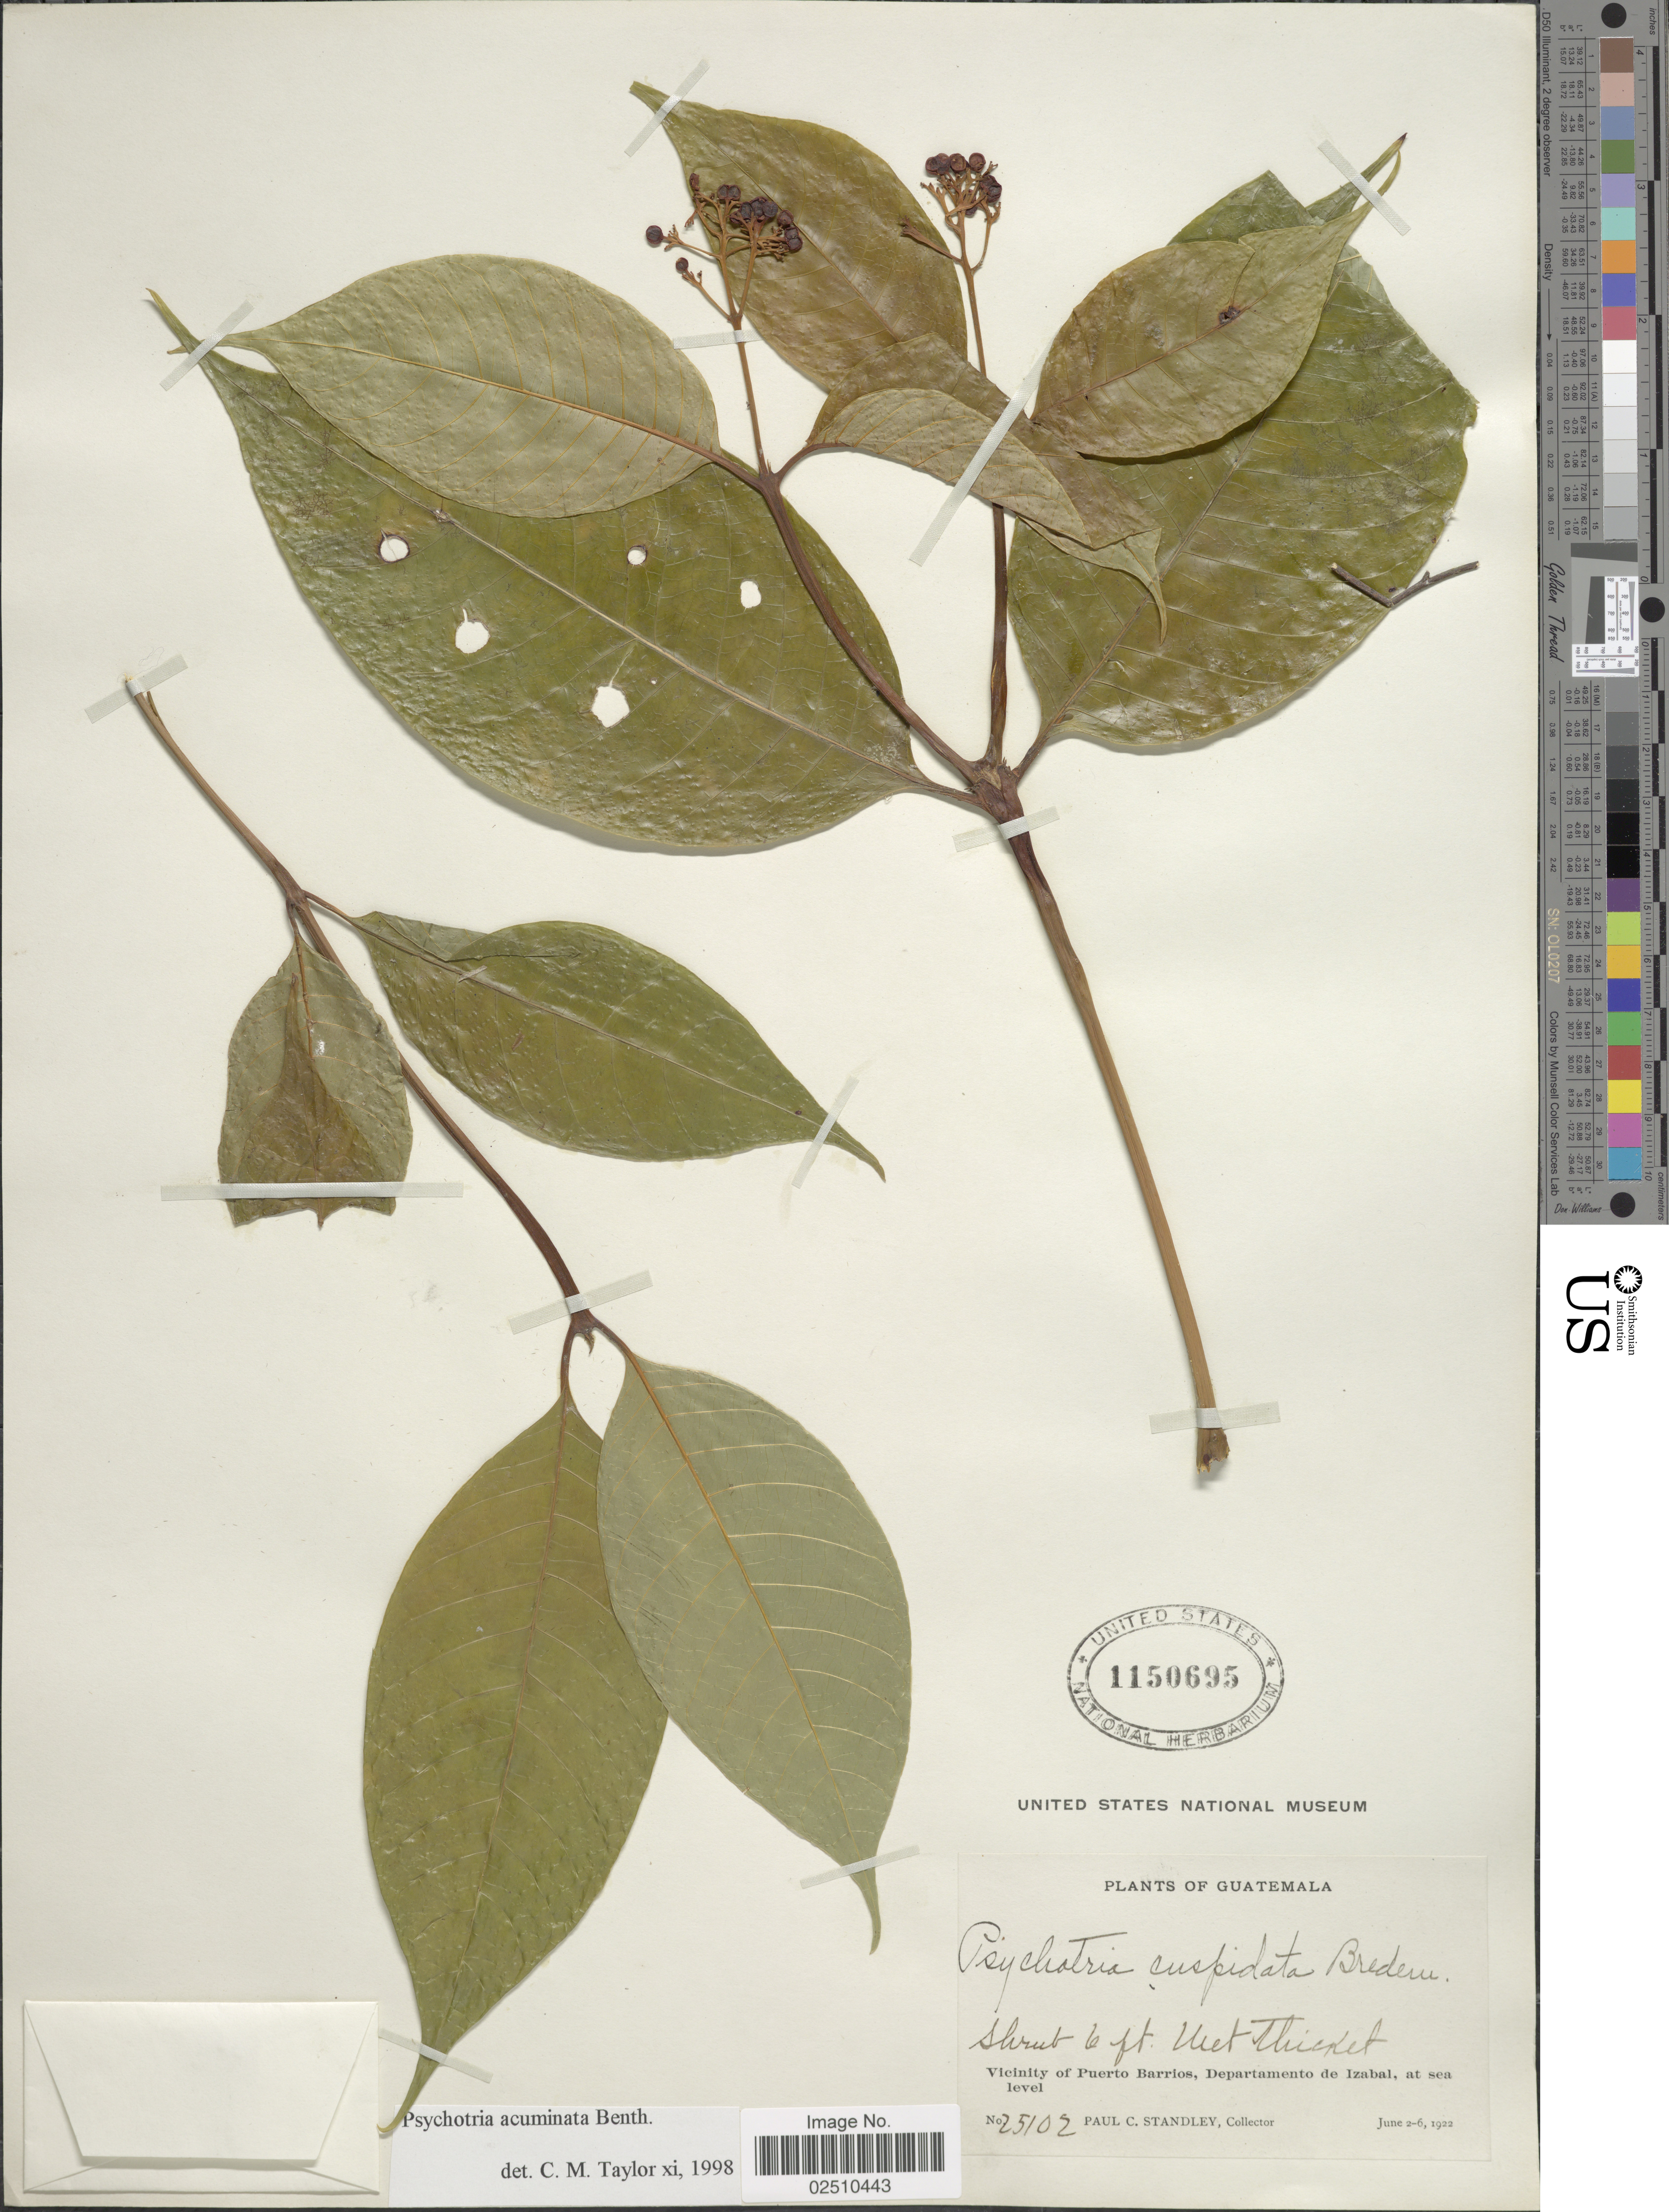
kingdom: Plantae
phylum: Tracheophyta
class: Magnoliopsida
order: Gentianales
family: Rubiaceae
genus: Psychotria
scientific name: Psychotria acuminata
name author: Benth.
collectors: P. C. Standley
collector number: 25102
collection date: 1922-06-02/1922-06-06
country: Guatemala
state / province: Izabal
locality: Vicinity of Puerto Barrios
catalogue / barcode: US 1150695